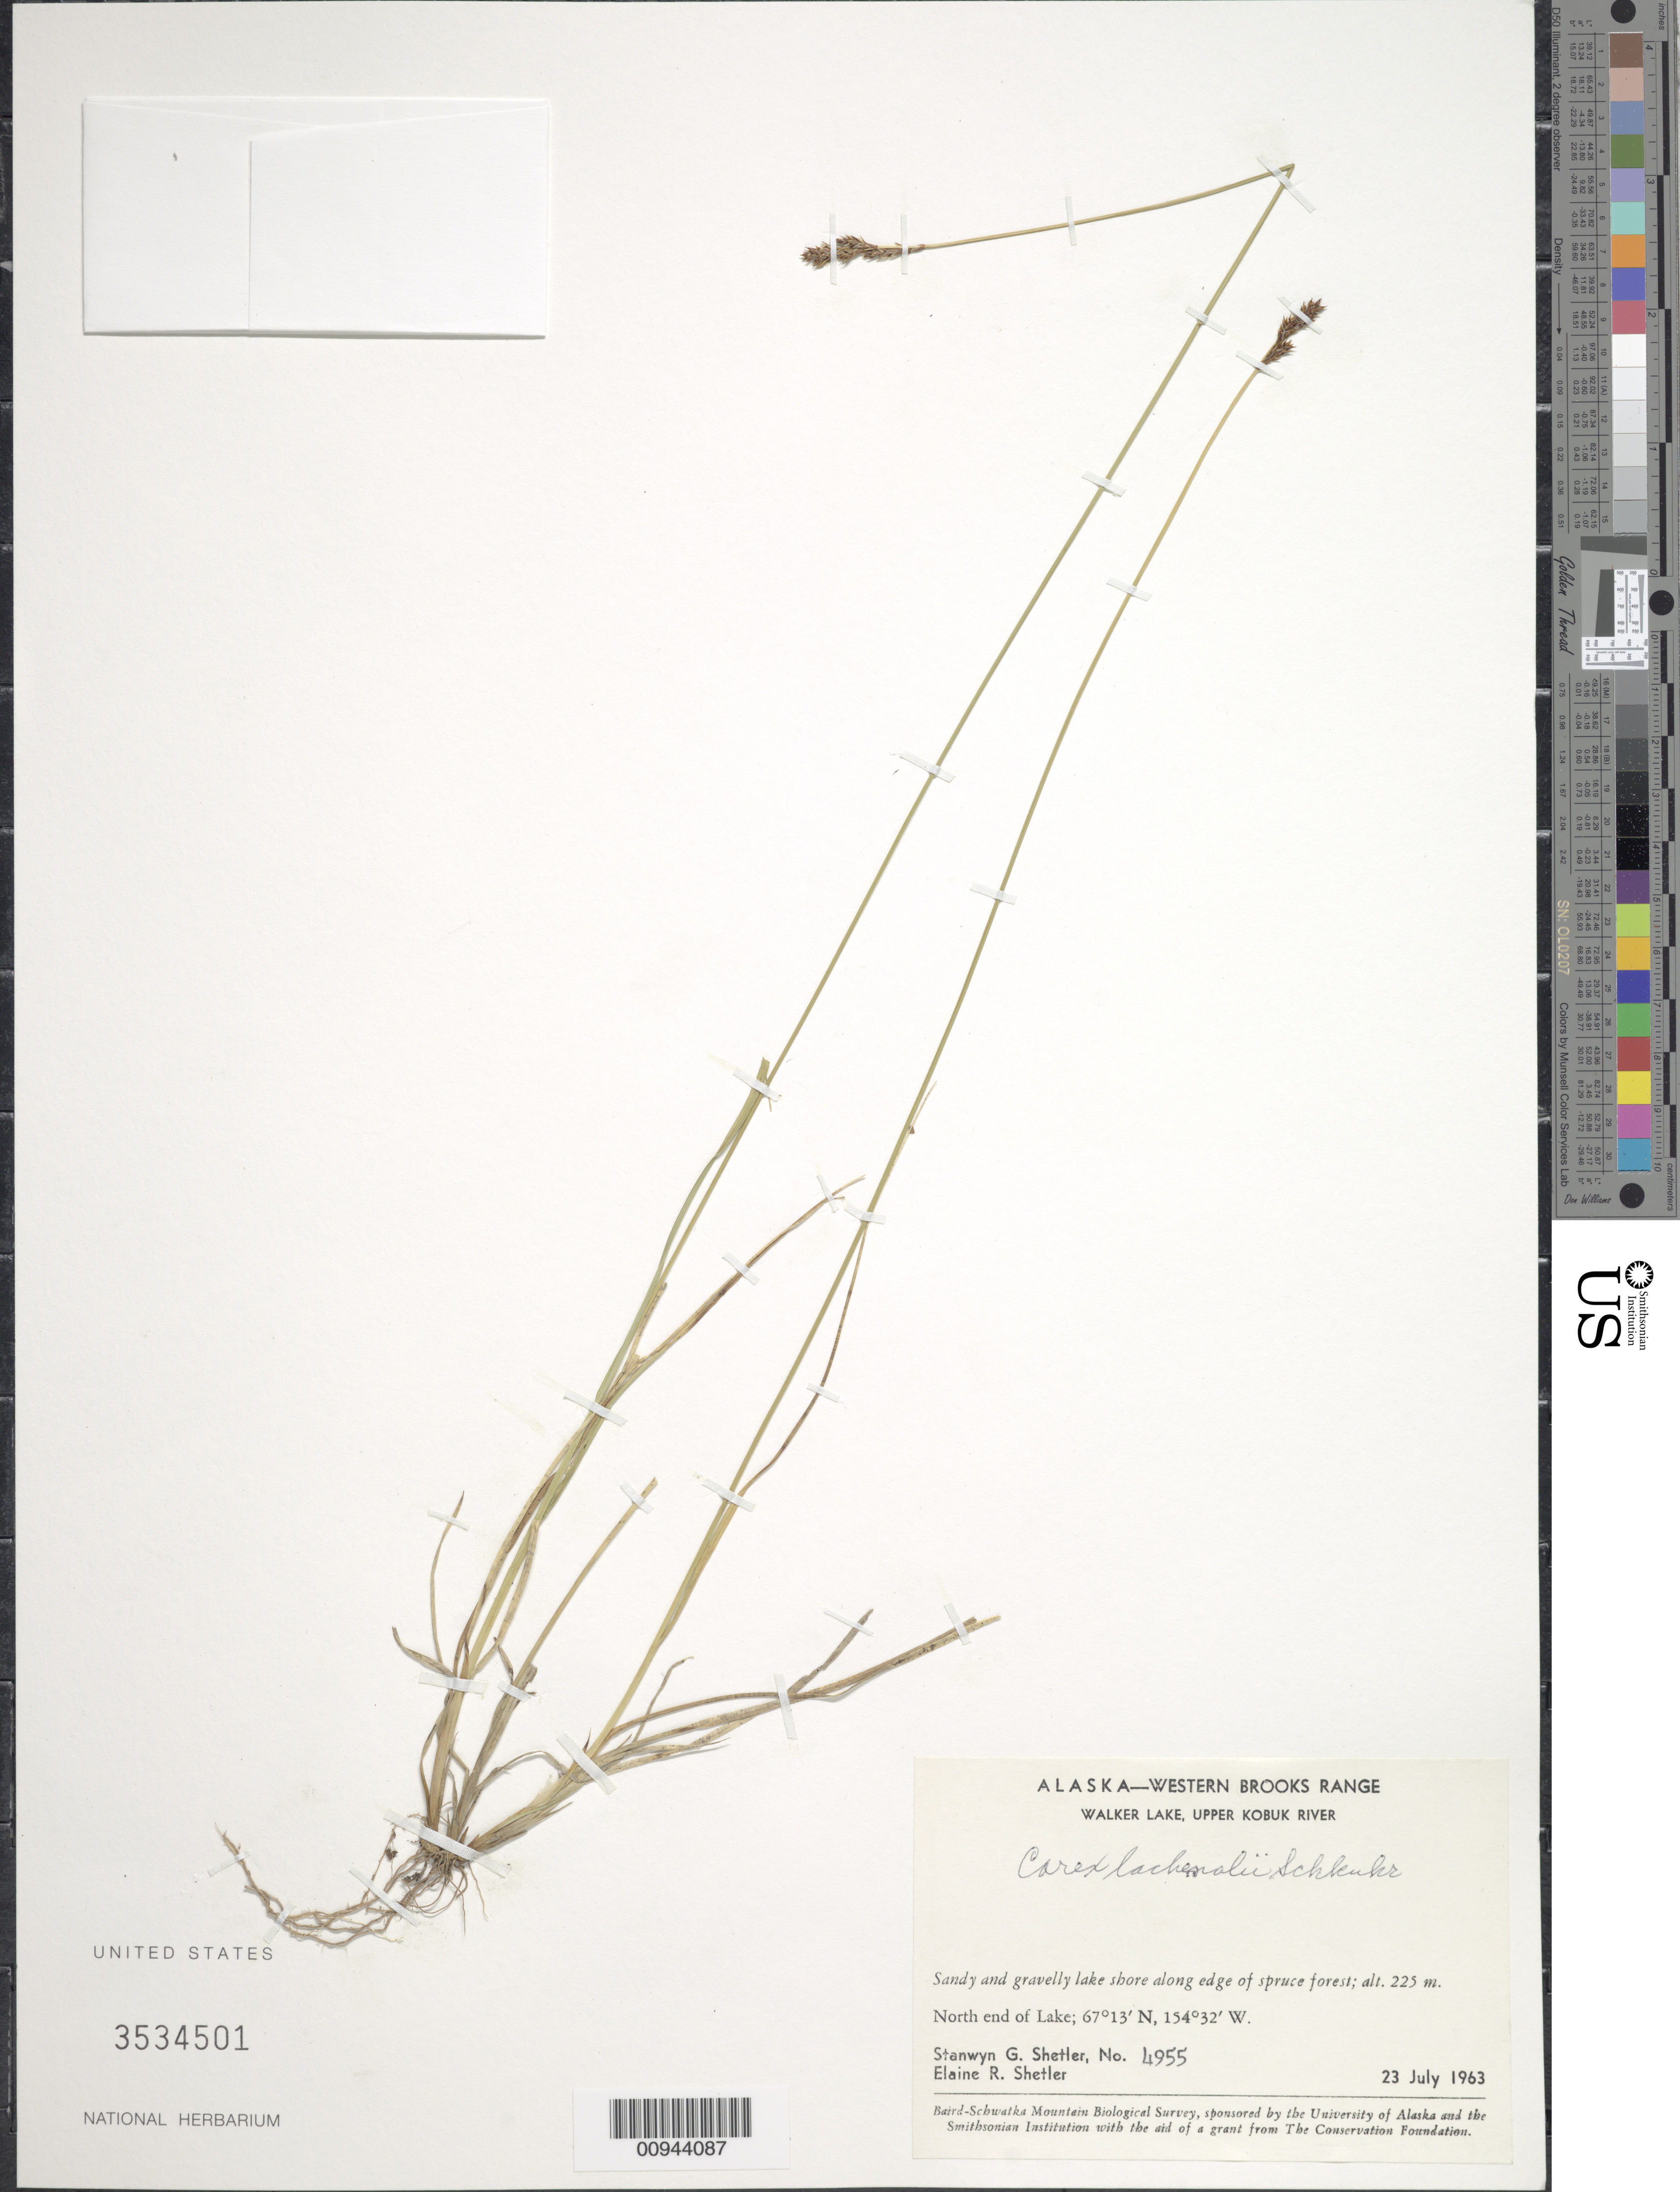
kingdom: Plantae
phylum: Tracheophyta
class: Liliopsida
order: Poales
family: Cyperaceae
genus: Carex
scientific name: Carex lachenalii subsp. lachenalii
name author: Schkuhr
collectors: S. Shetler & E. R. Shetler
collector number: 4955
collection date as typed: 23 Jul 1963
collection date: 1963-07-23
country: United States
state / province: Alaska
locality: North end of Walker Lake. Western Brooks Range, Upper Kobuk River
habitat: Sandy and gravelly lake shore along edge of spruce forest.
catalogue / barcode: US 3534501